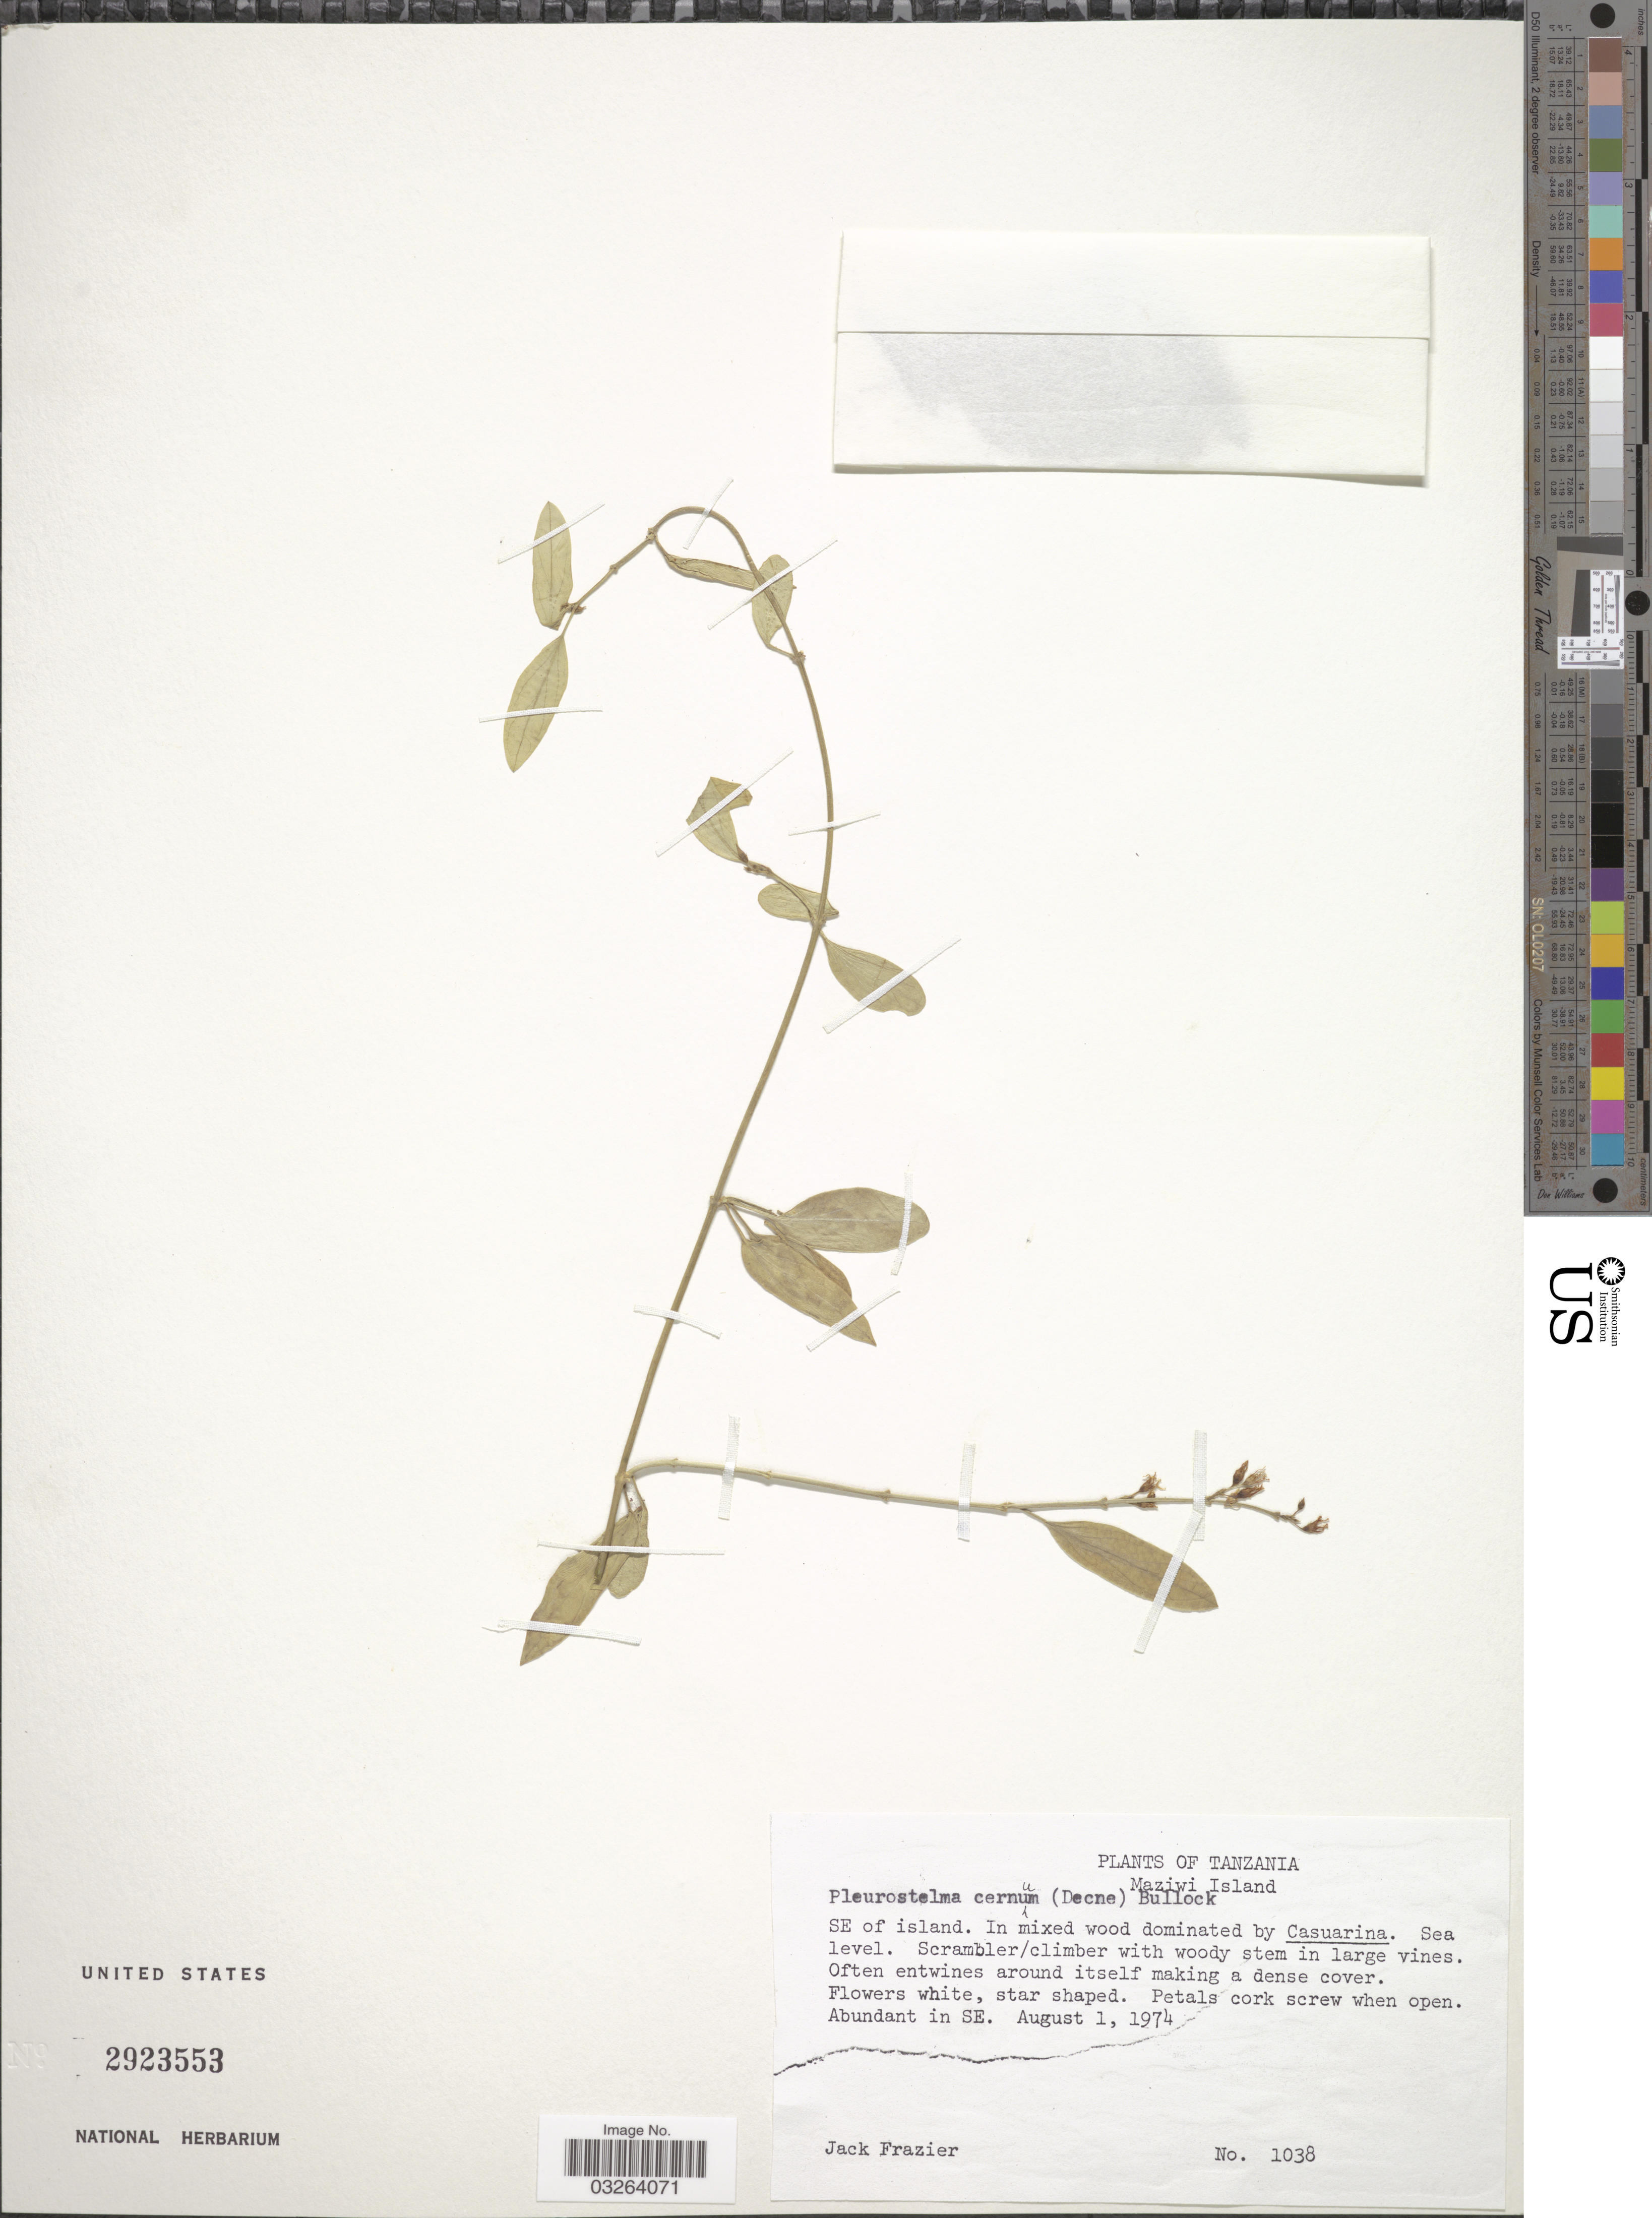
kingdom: Plantae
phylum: Tracheophyta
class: Magnoliopsida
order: Gentianales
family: Apocynaceae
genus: Pleurostelma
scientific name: Pleurostelma cernuum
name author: (Decne.) Bullock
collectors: J. Frazier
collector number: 1038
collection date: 1974-08-01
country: Tanzania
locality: Maziwi Island. SE of island.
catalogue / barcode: US 2923553